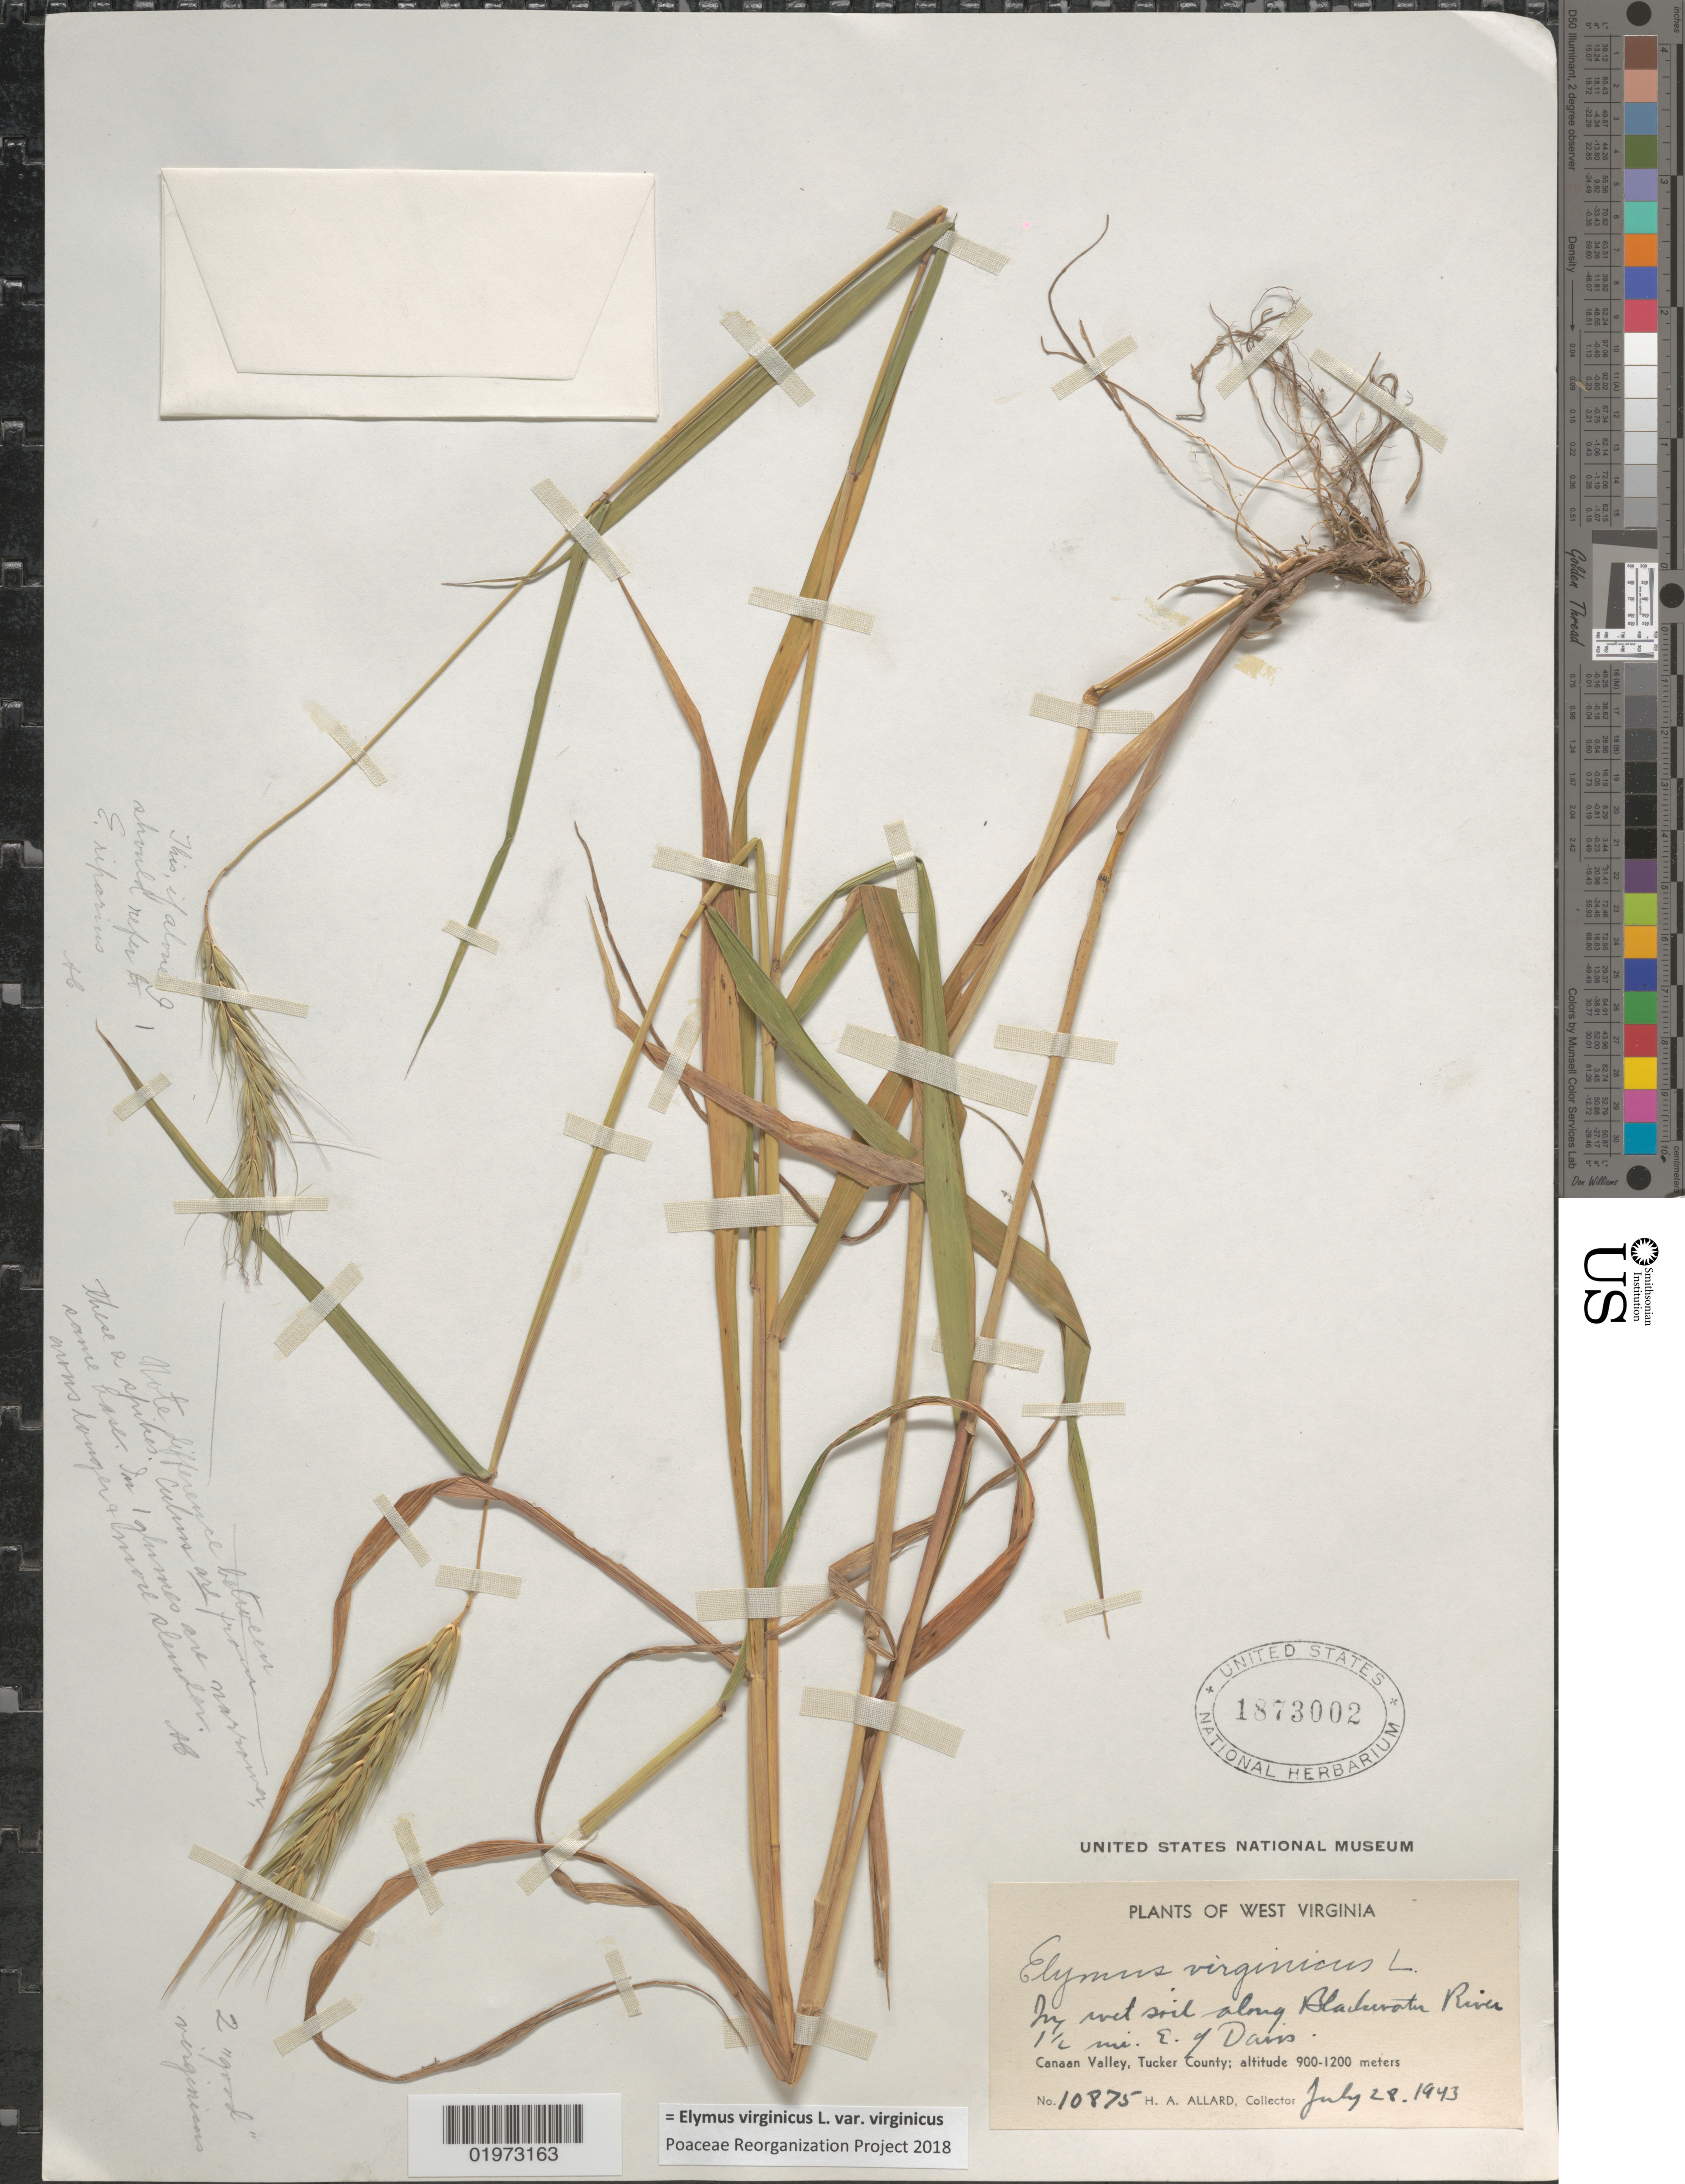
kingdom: Plantae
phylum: Tracheophyta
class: Liliopsida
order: Poales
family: Poaceae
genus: Elymus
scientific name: Elymus virginicus var. virginicus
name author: L.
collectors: H. A. Allard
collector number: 10875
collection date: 1943-07-28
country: United States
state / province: West Virginia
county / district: Tucker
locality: In wet soil along Blackwater River 1½ mi. E. of Davis. Canaan Valley, Tucker County.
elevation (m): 900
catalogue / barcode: US 1873002